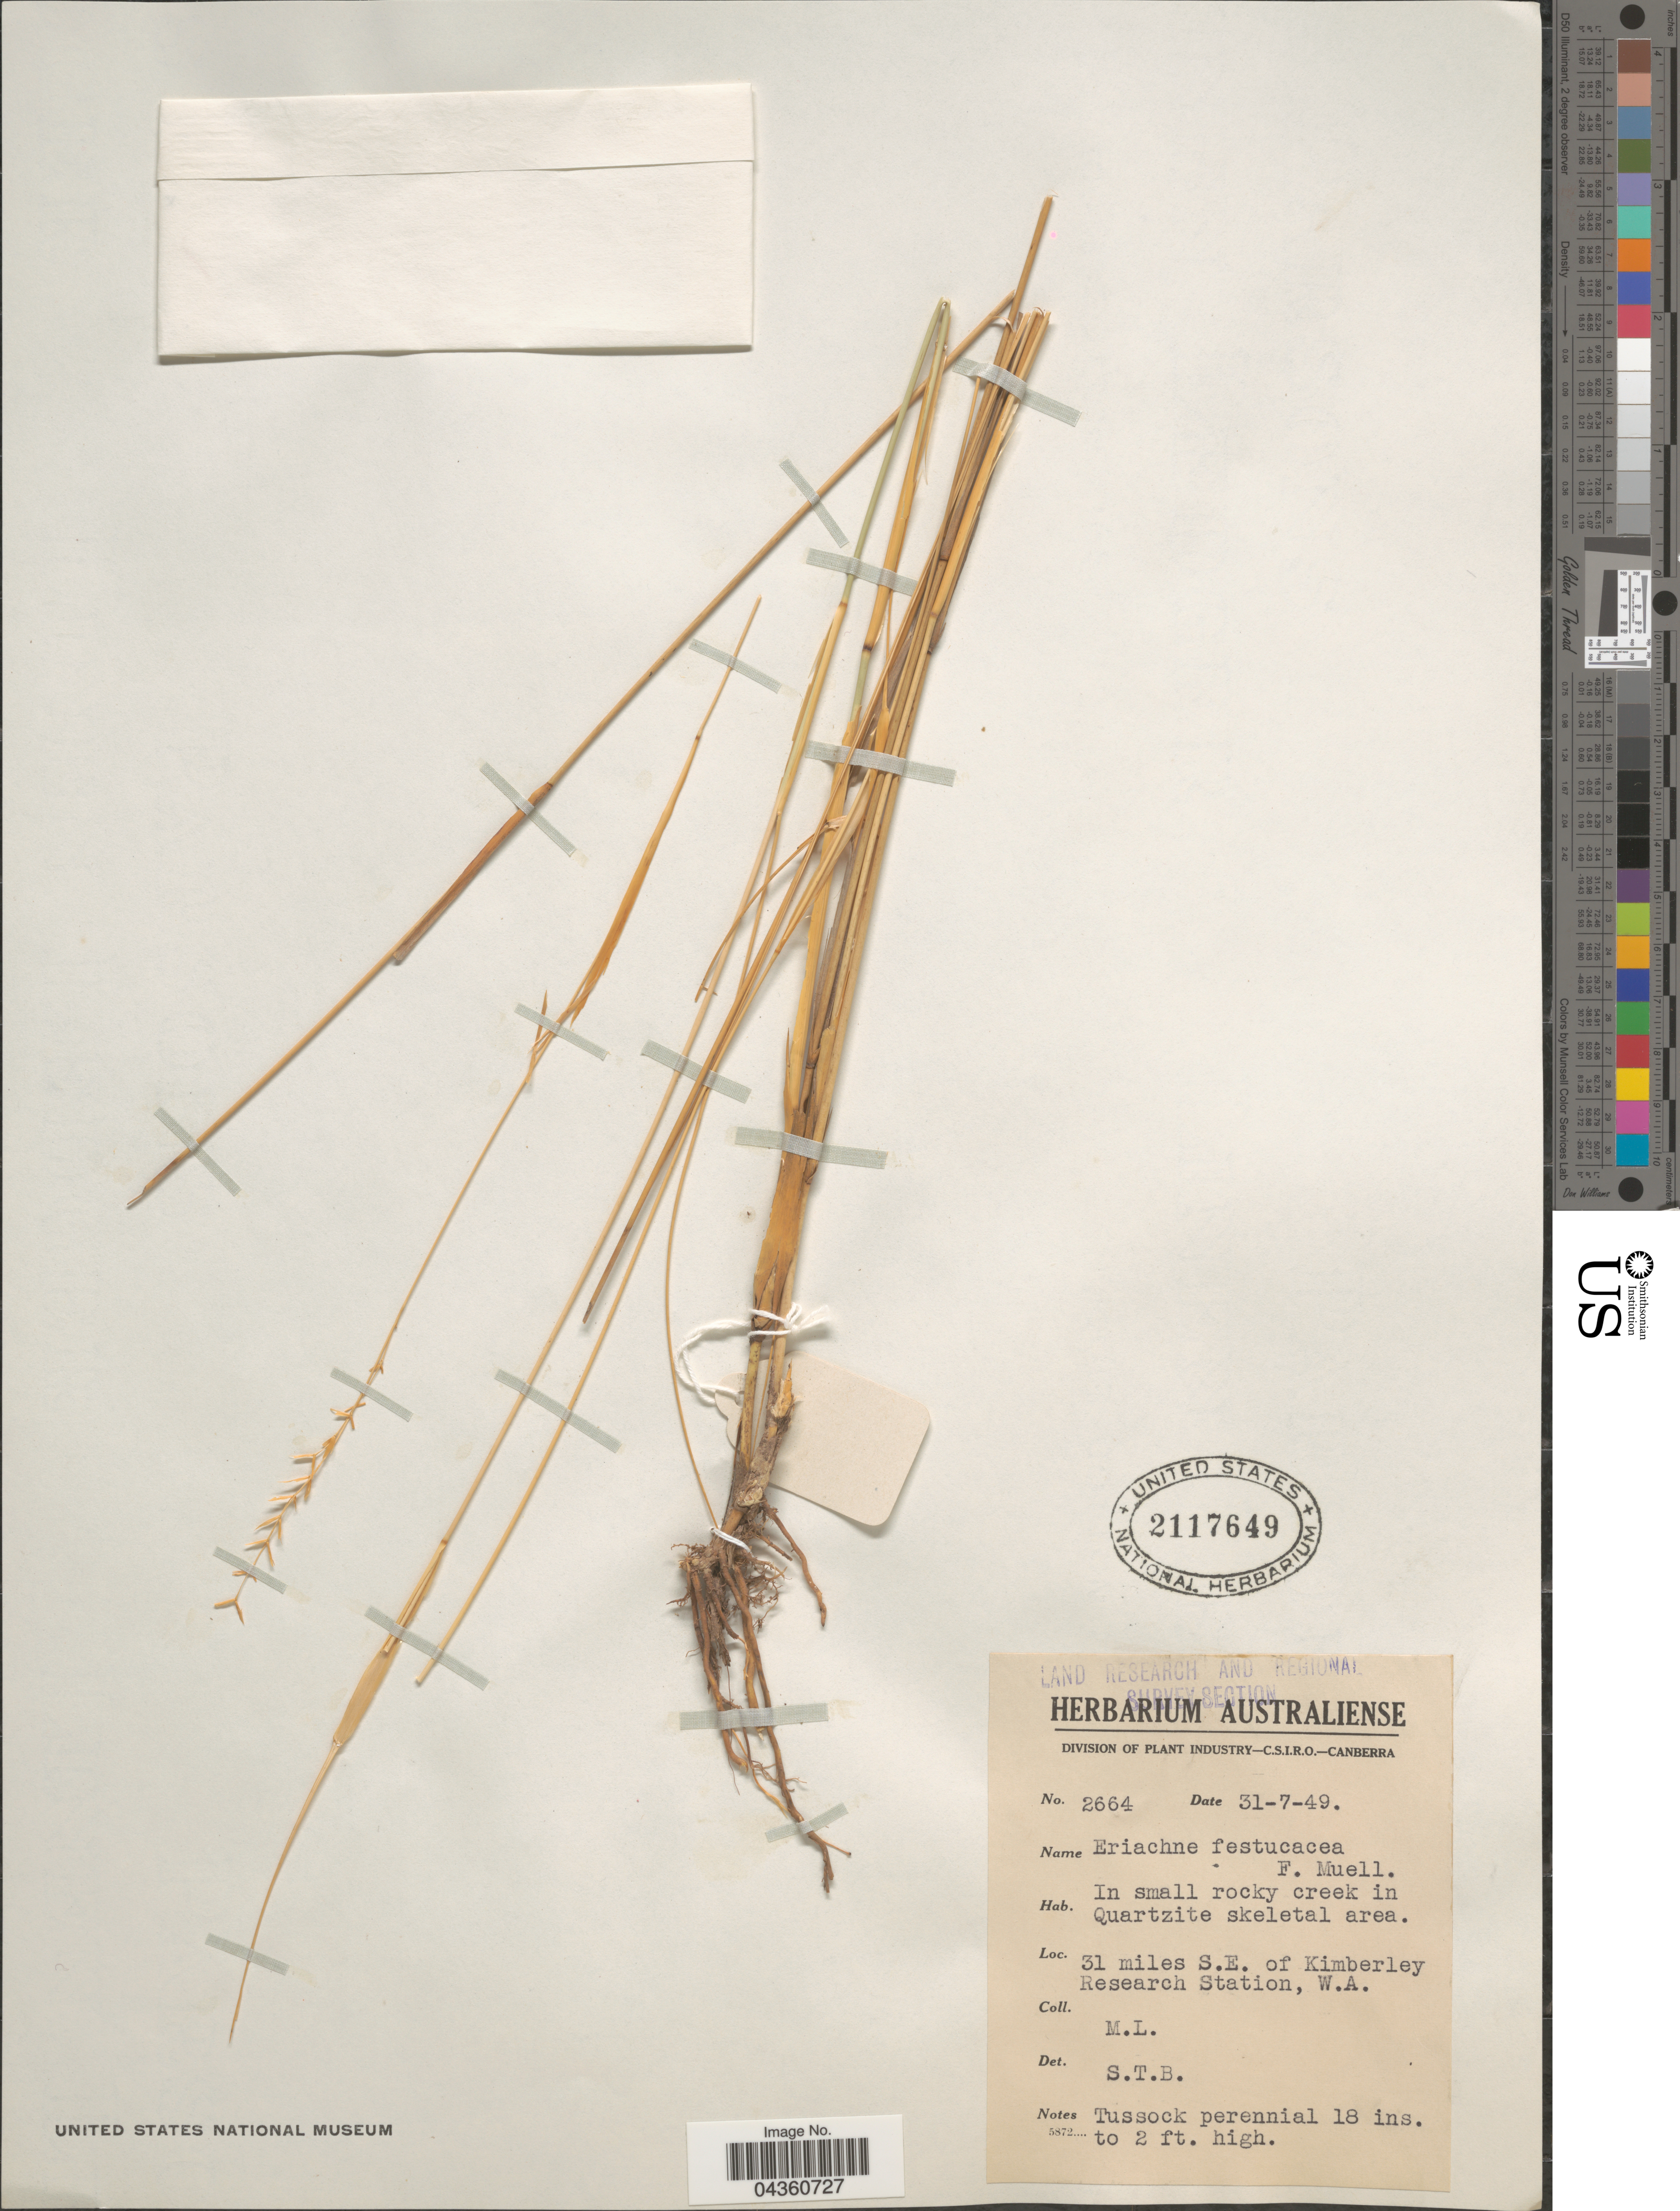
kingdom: Plantae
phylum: Tracheophyta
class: Liliopsida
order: Poales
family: Poaceae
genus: Eriachne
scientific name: Eriachne festucacea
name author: F. Muell.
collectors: M. L.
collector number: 2664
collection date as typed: Transcribed d/m/y: 31/7/49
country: Australia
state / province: Western Australia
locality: Land Research and Regional Survey Section. In small rocky creek in Quartzite skeletal area. 31 miles S.E. of Kimberley Research Station.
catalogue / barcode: US 2117649